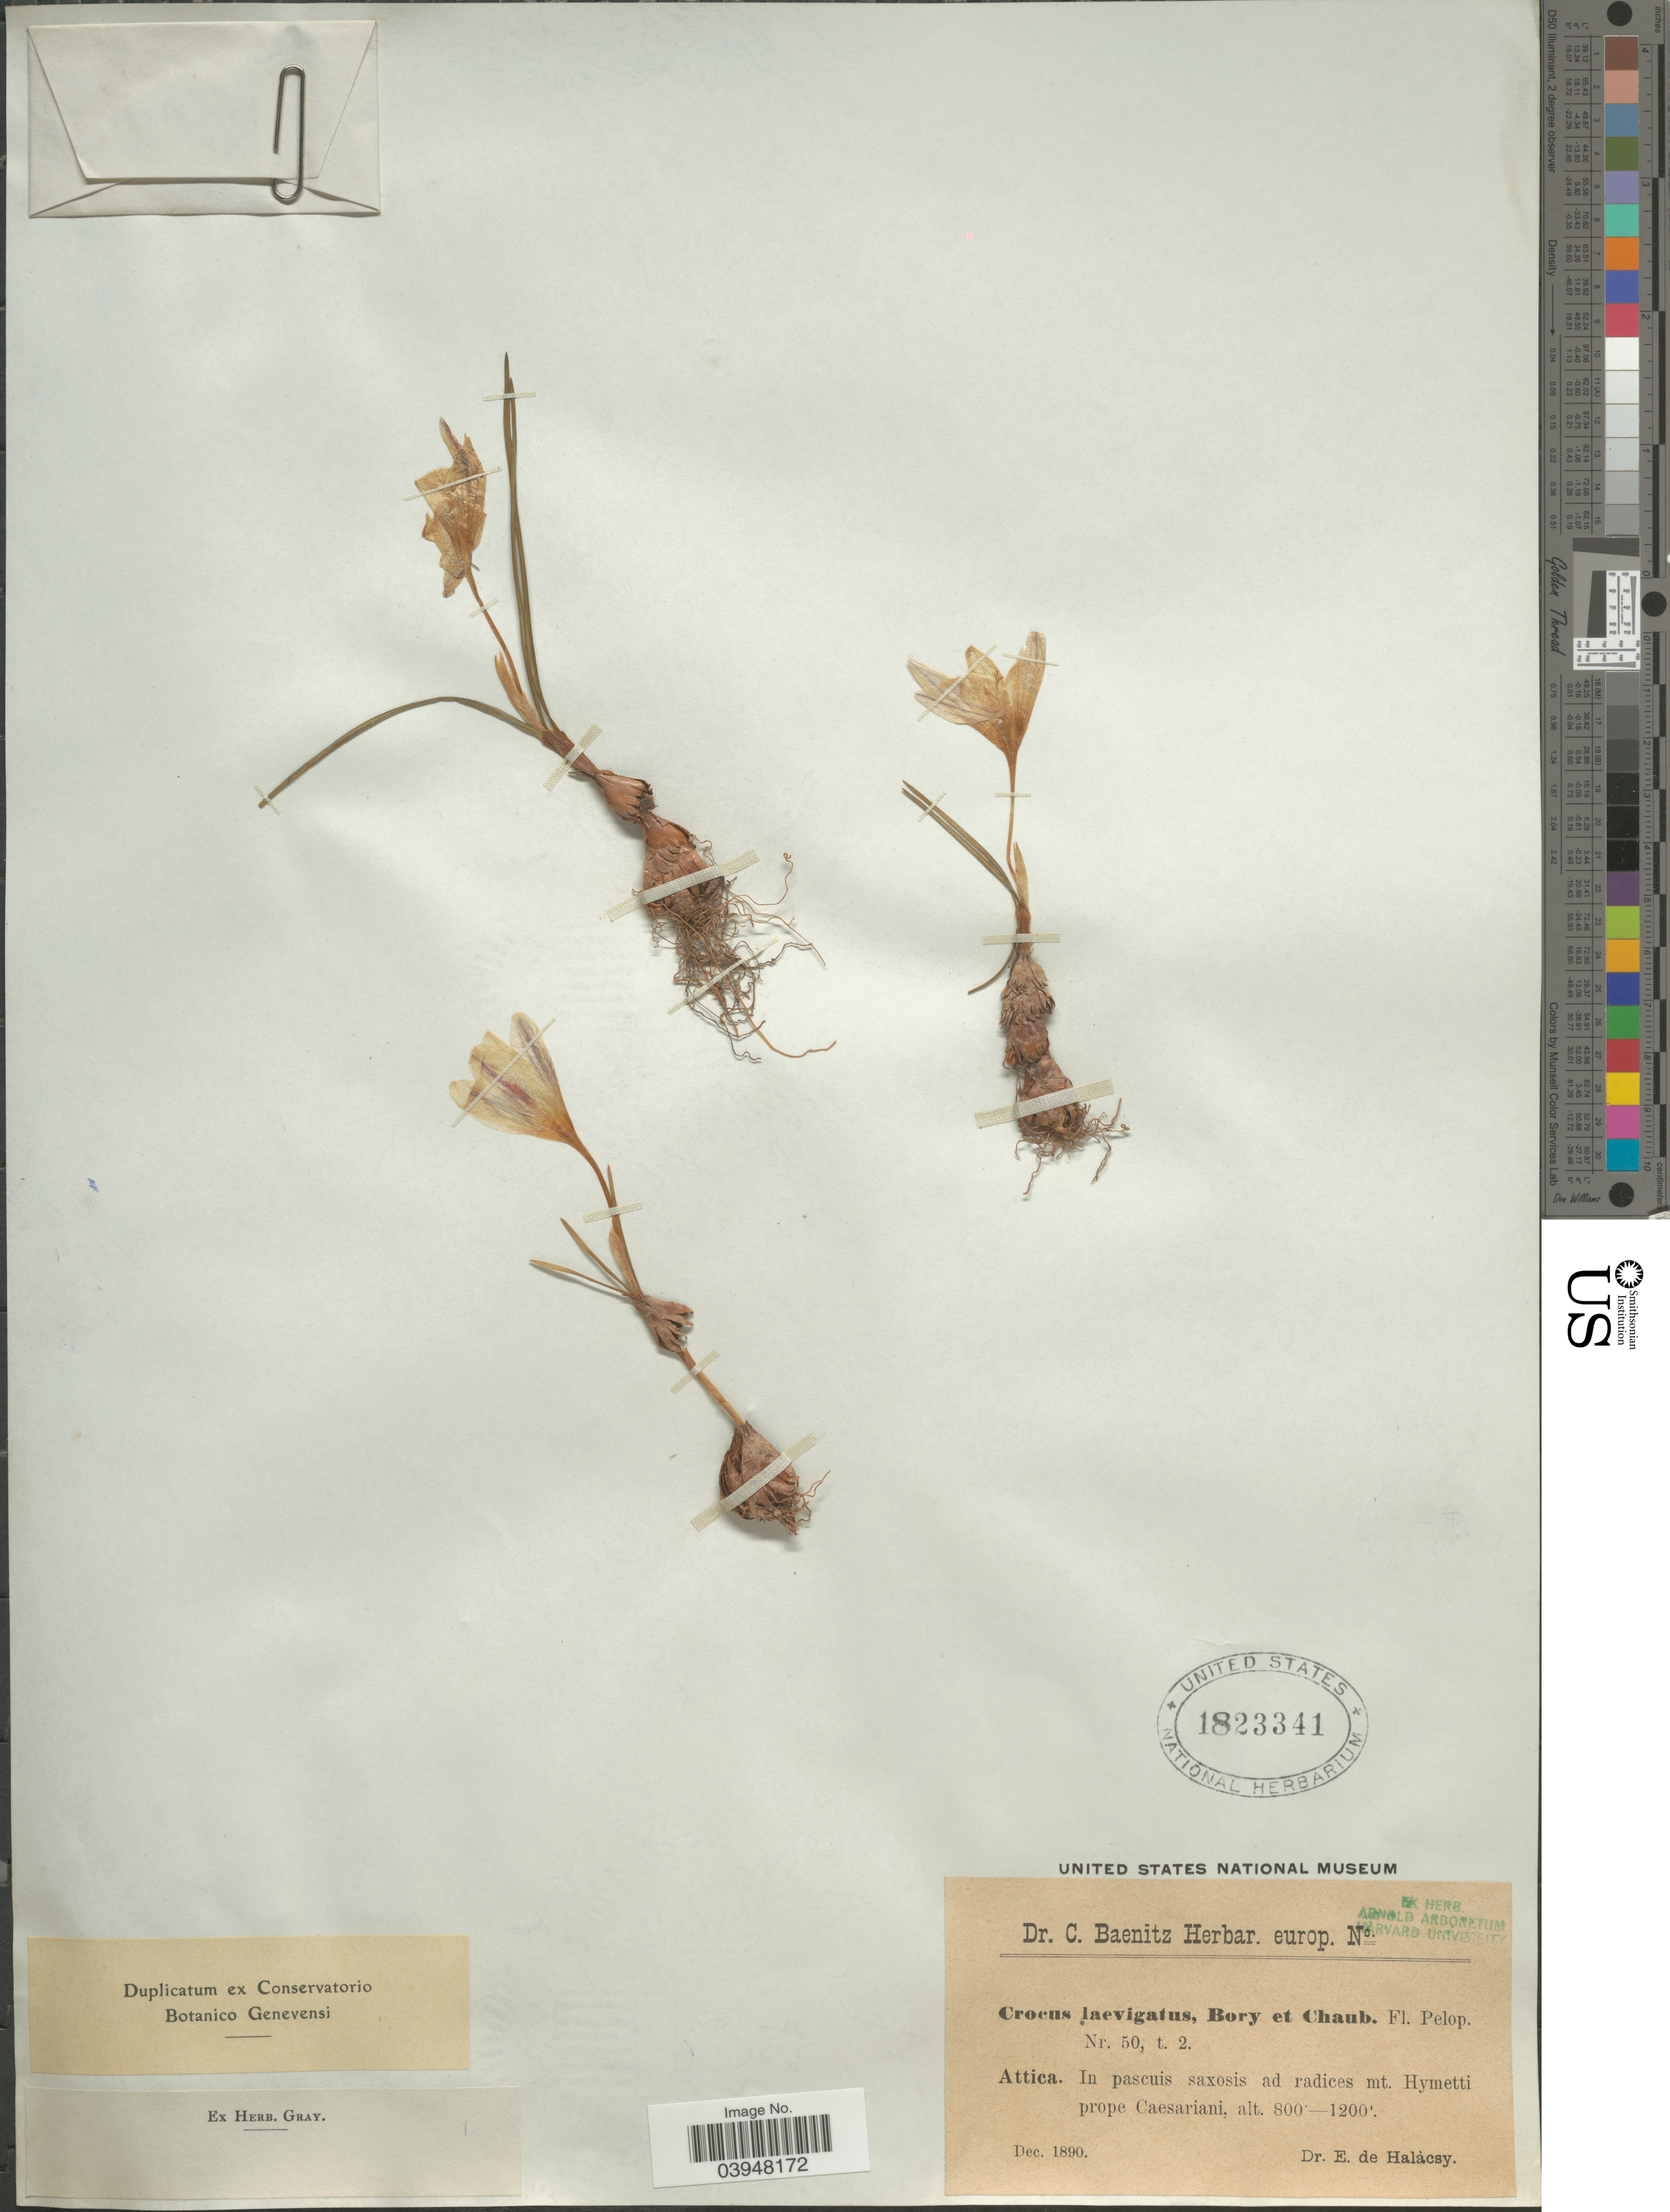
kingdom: Plantae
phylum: Tracheophyta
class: Liliopsida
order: Asparagales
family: Iridaceae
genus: Crocus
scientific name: Crocus laevigatus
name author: Bory & Chaub.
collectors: E. von Halacsy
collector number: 50?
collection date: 1890-12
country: Greece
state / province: Attica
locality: In pascuis saxosis ad radices mt. Hymetti prope Caesariani.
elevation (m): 244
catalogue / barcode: US 1823341